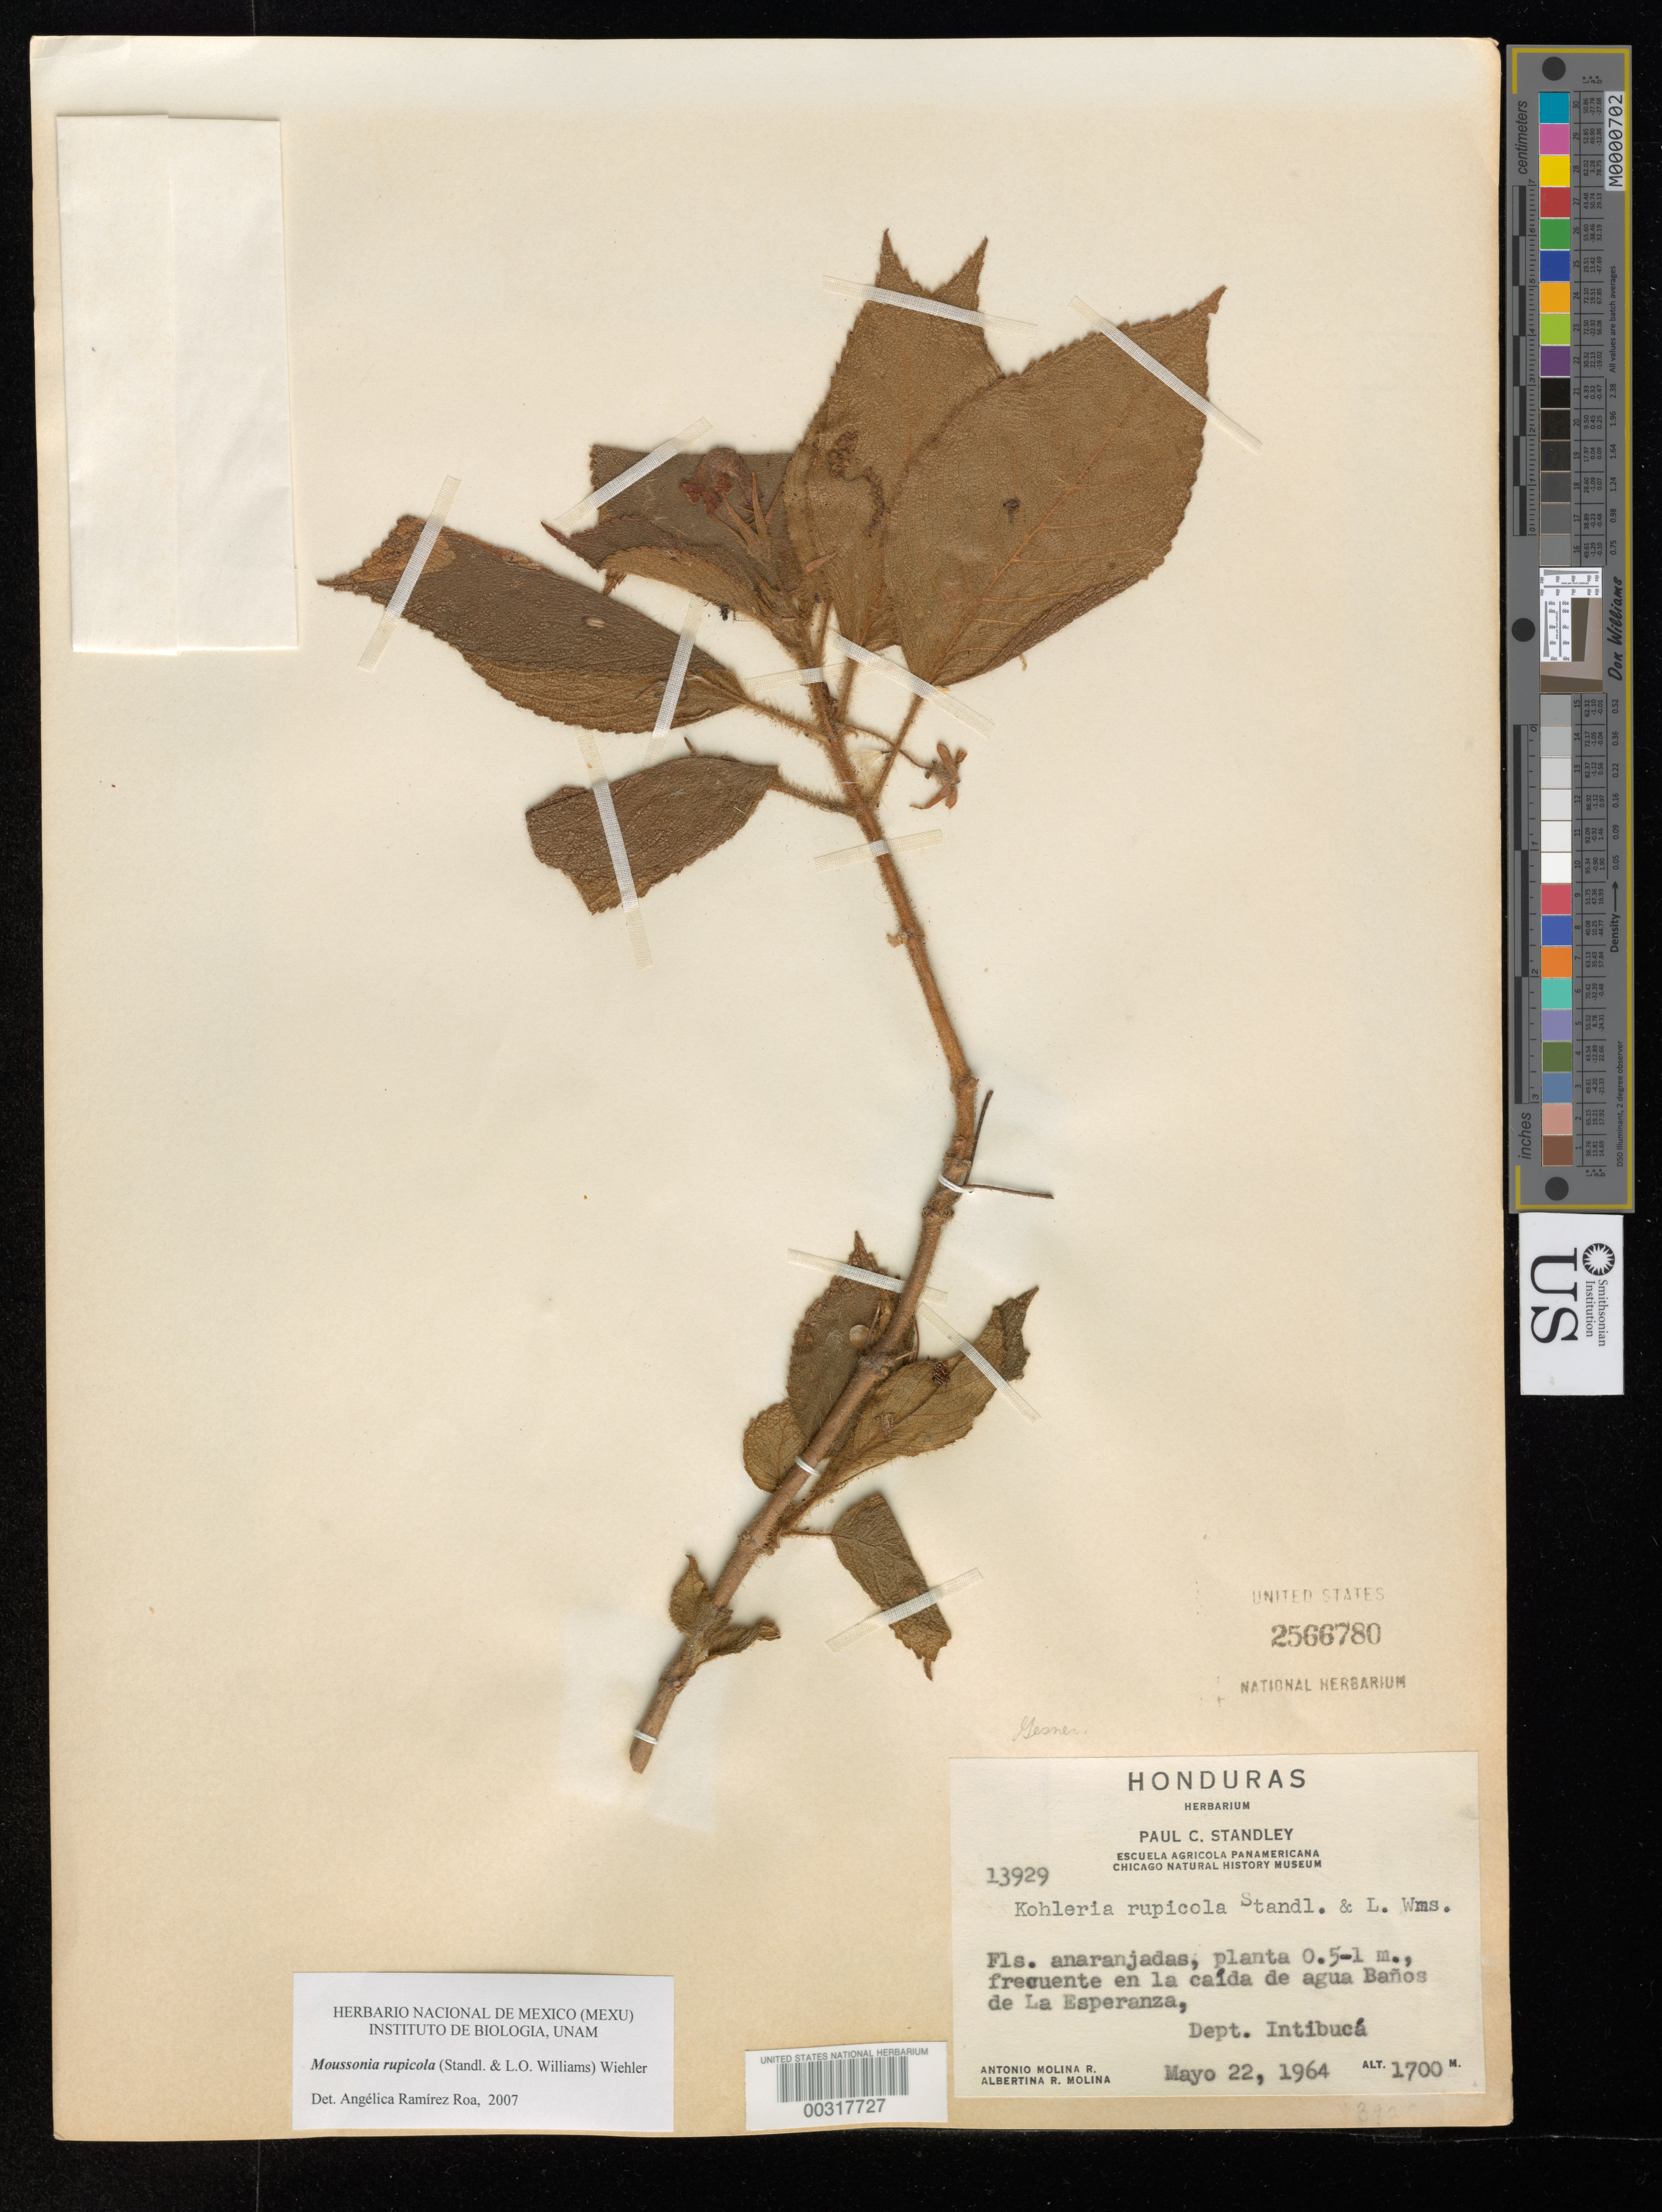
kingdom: Plantae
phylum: Tracheophyta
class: Magnoliopsida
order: Lamiales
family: Gesneriaceae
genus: Moussonia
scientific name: Moussonia rupicola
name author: (Standl. & L.O. Williams) Wiehler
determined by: Ramírez-Roa, A.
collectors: A. Molina R. & A. R. Molina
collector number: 13929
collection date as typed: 22 May 1964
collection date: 1964-05-22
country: Honduras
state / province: Intibucá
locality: Banos de La Esperanza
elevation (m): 1700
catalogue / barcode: US 2566780